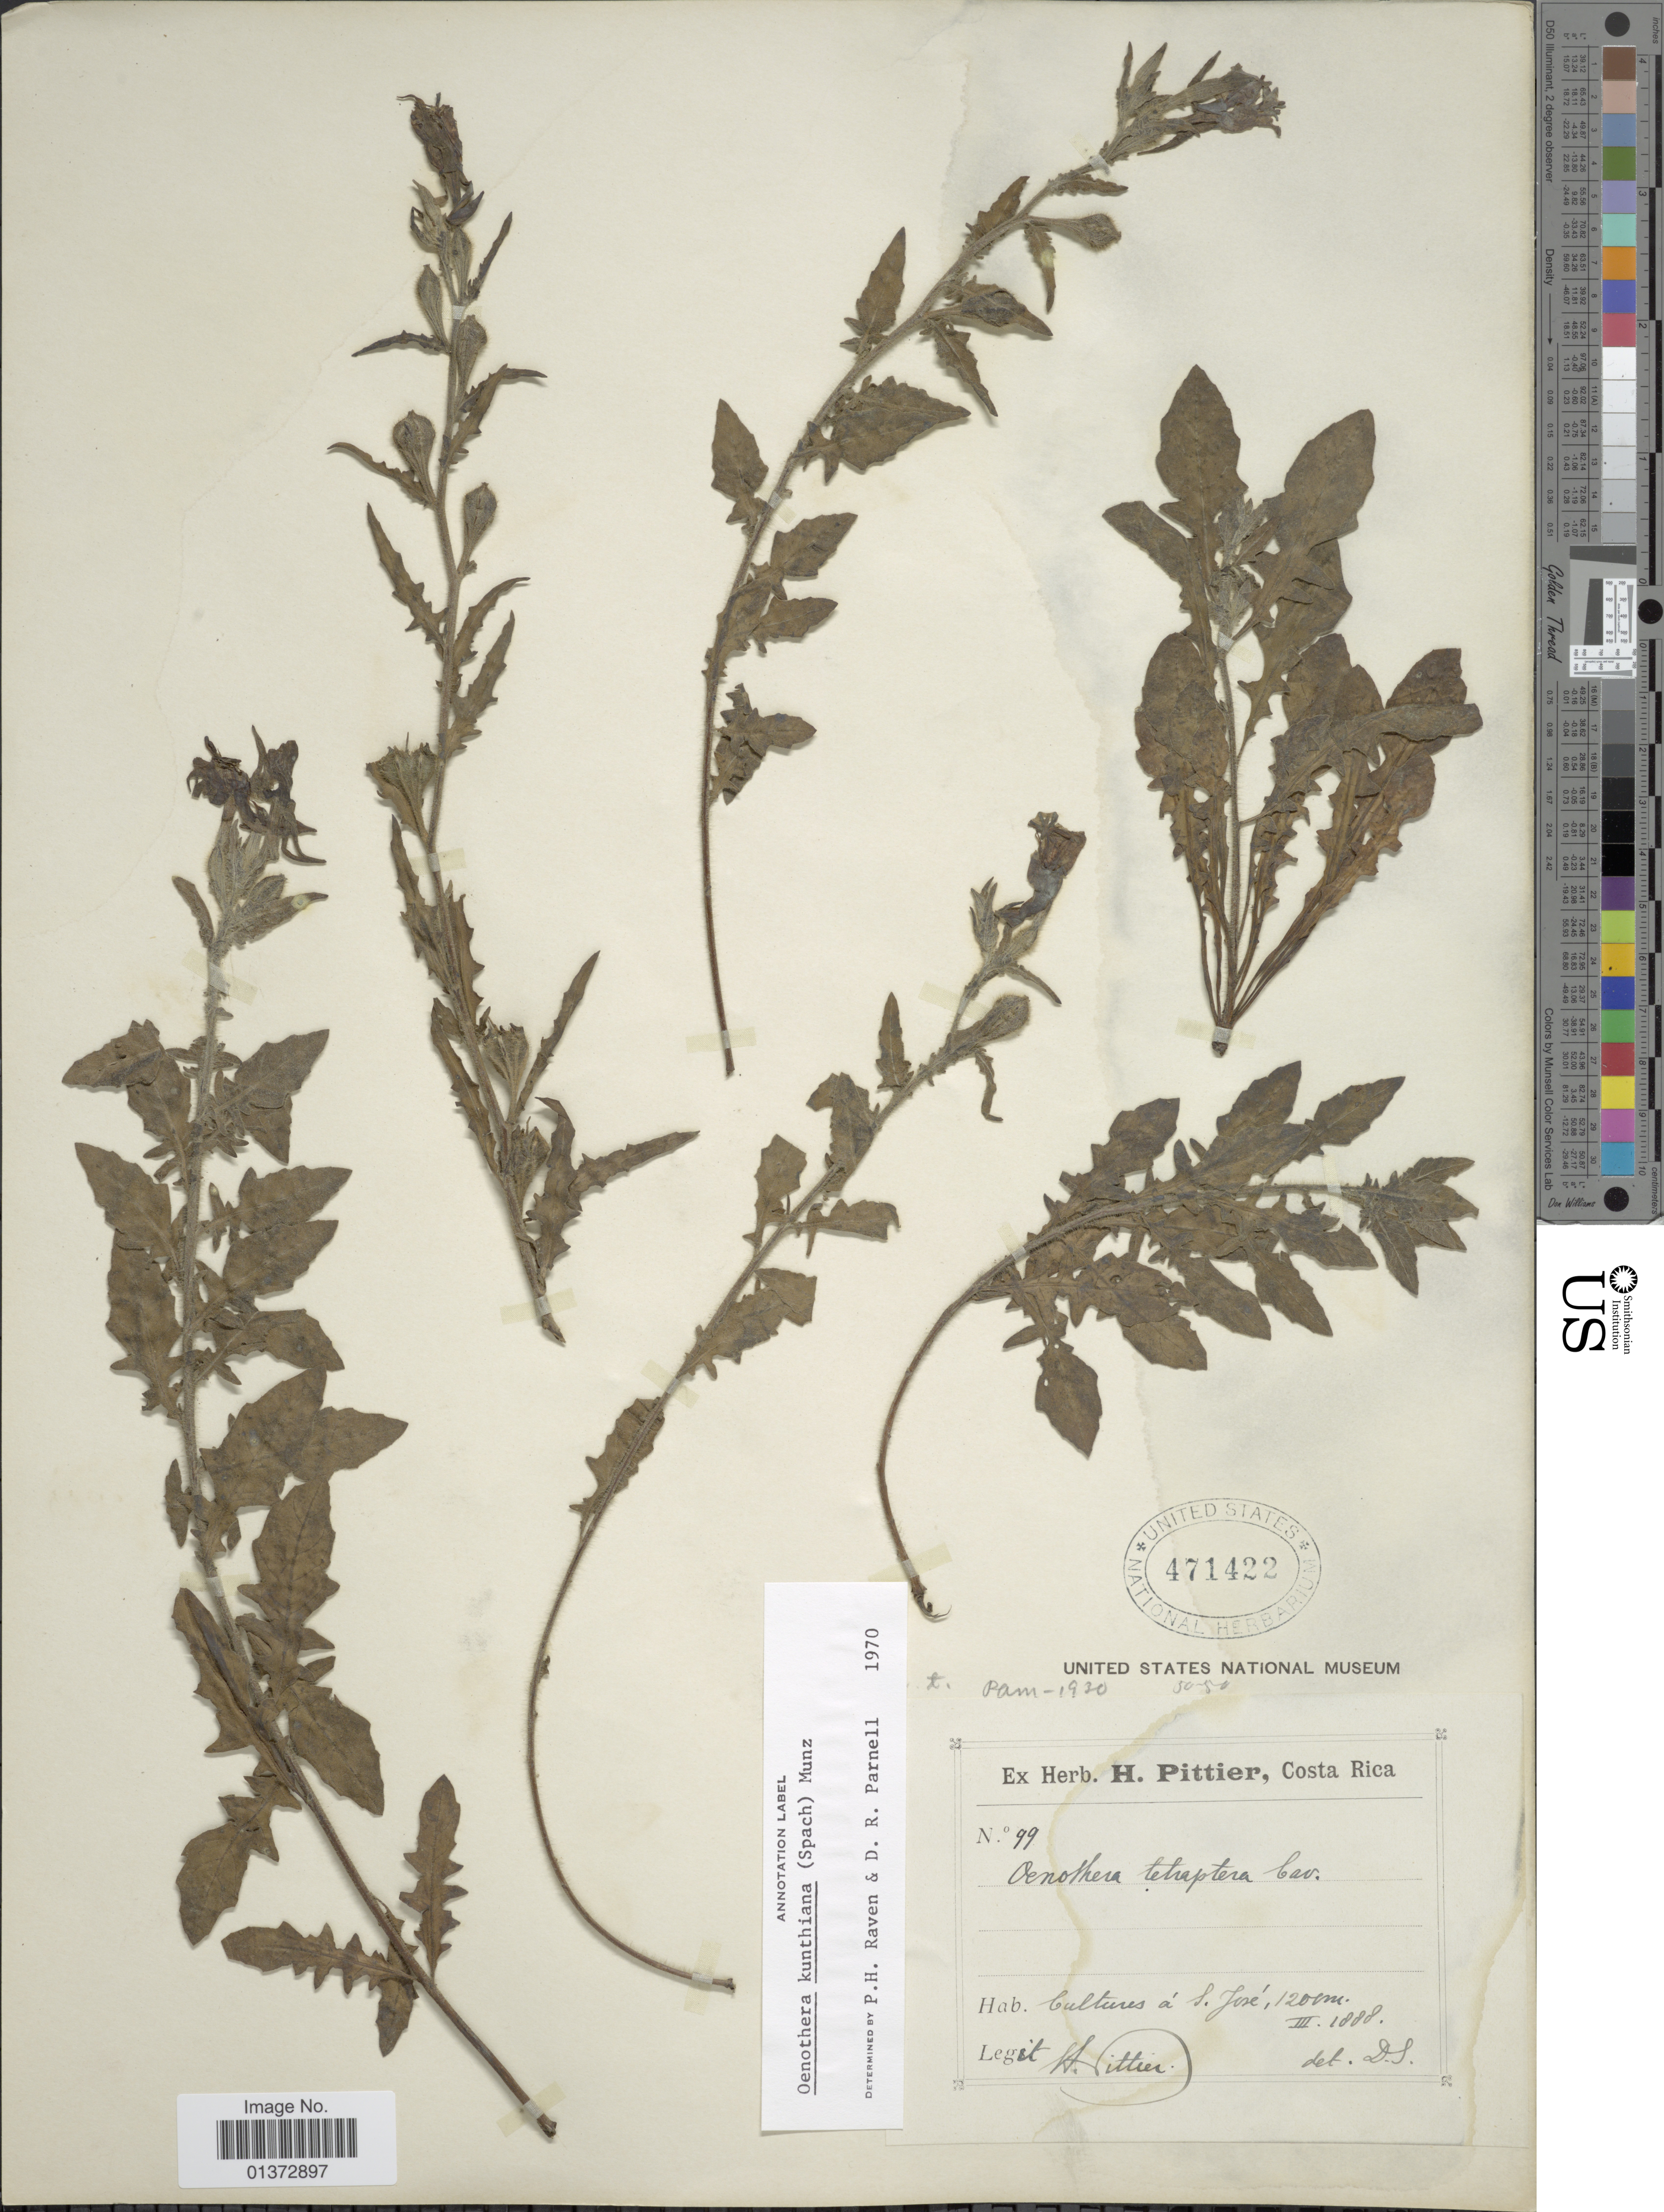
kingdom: Plantae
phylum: Tracheophyta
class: Magnoliopsida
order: Myrtales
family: Onagraceae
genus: Oenothera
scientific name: Oenothera kunthiana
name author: (Spach) Munz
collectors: H. F. Pittier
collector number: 99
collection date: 1888-03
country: Costa Rica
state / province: San José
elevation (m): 1200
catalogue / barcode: US 471422